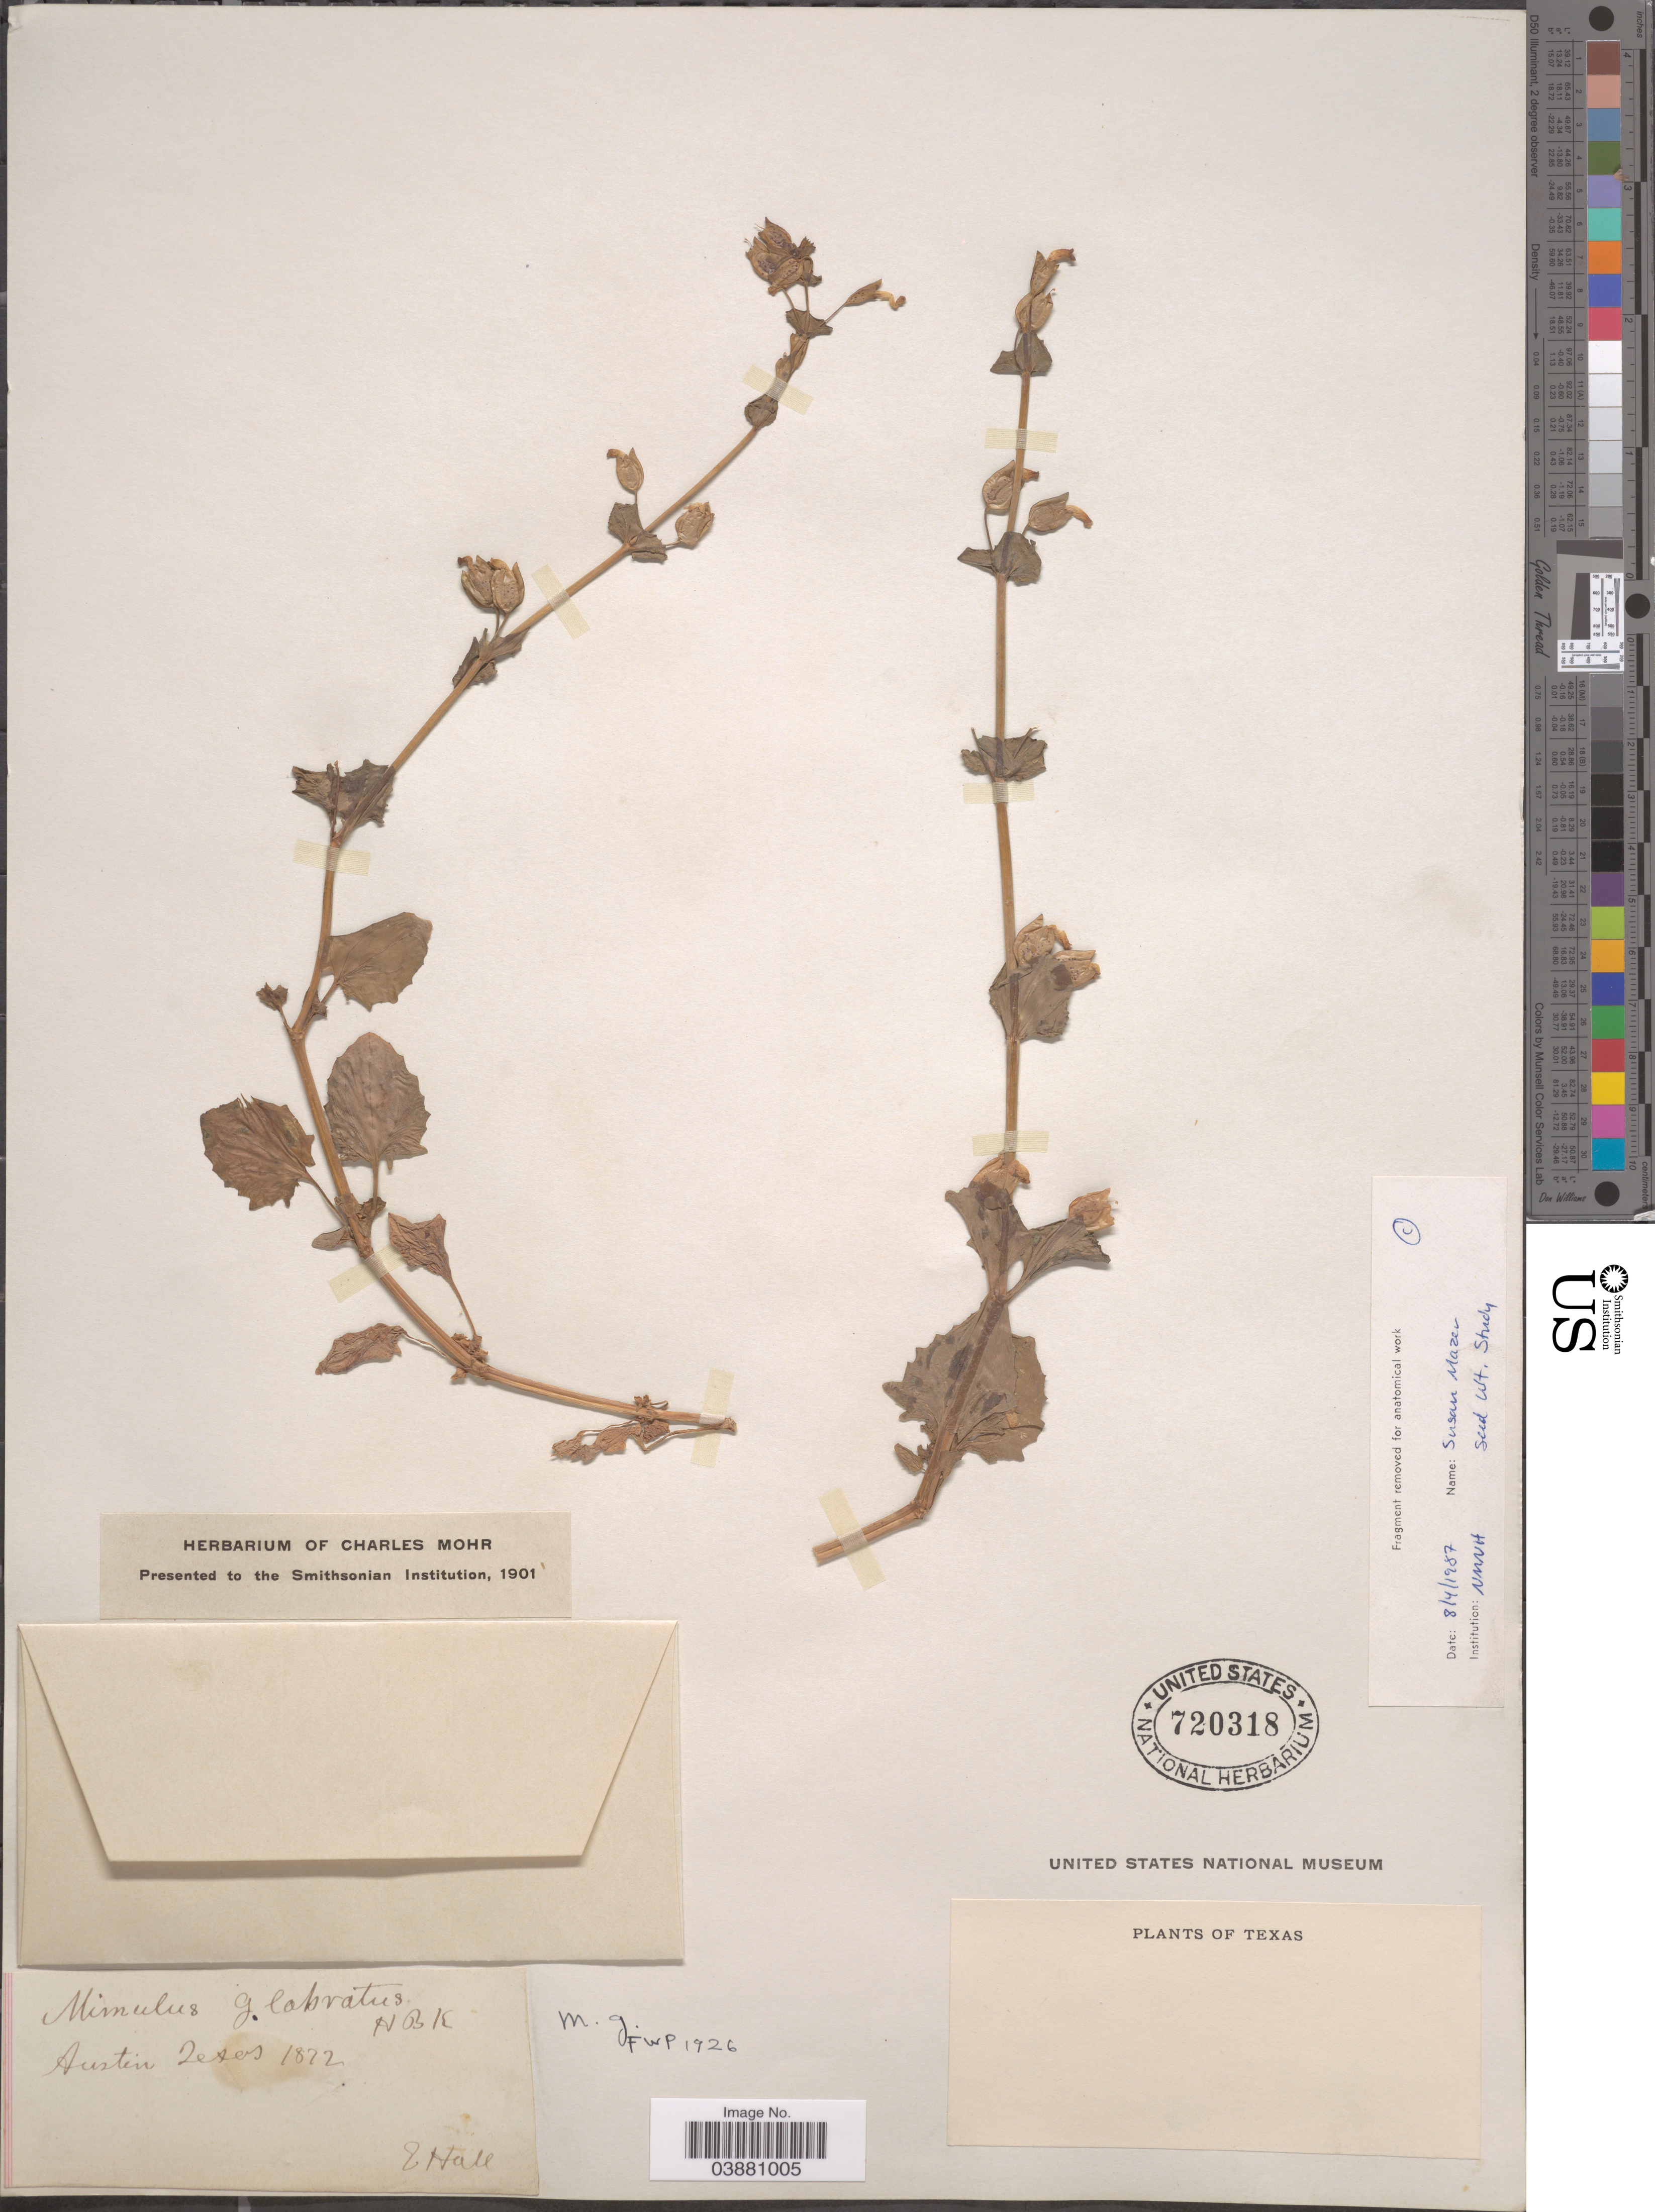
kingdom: Plantae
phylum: Tracheophyta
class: Magnoliopsida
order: Lamiales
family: Phrymaceae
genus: Mimulus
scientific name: Mimulus glabratus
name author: Kunth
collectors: E. Hall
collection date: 1872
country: United States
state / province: Texas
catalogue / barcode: US 720318